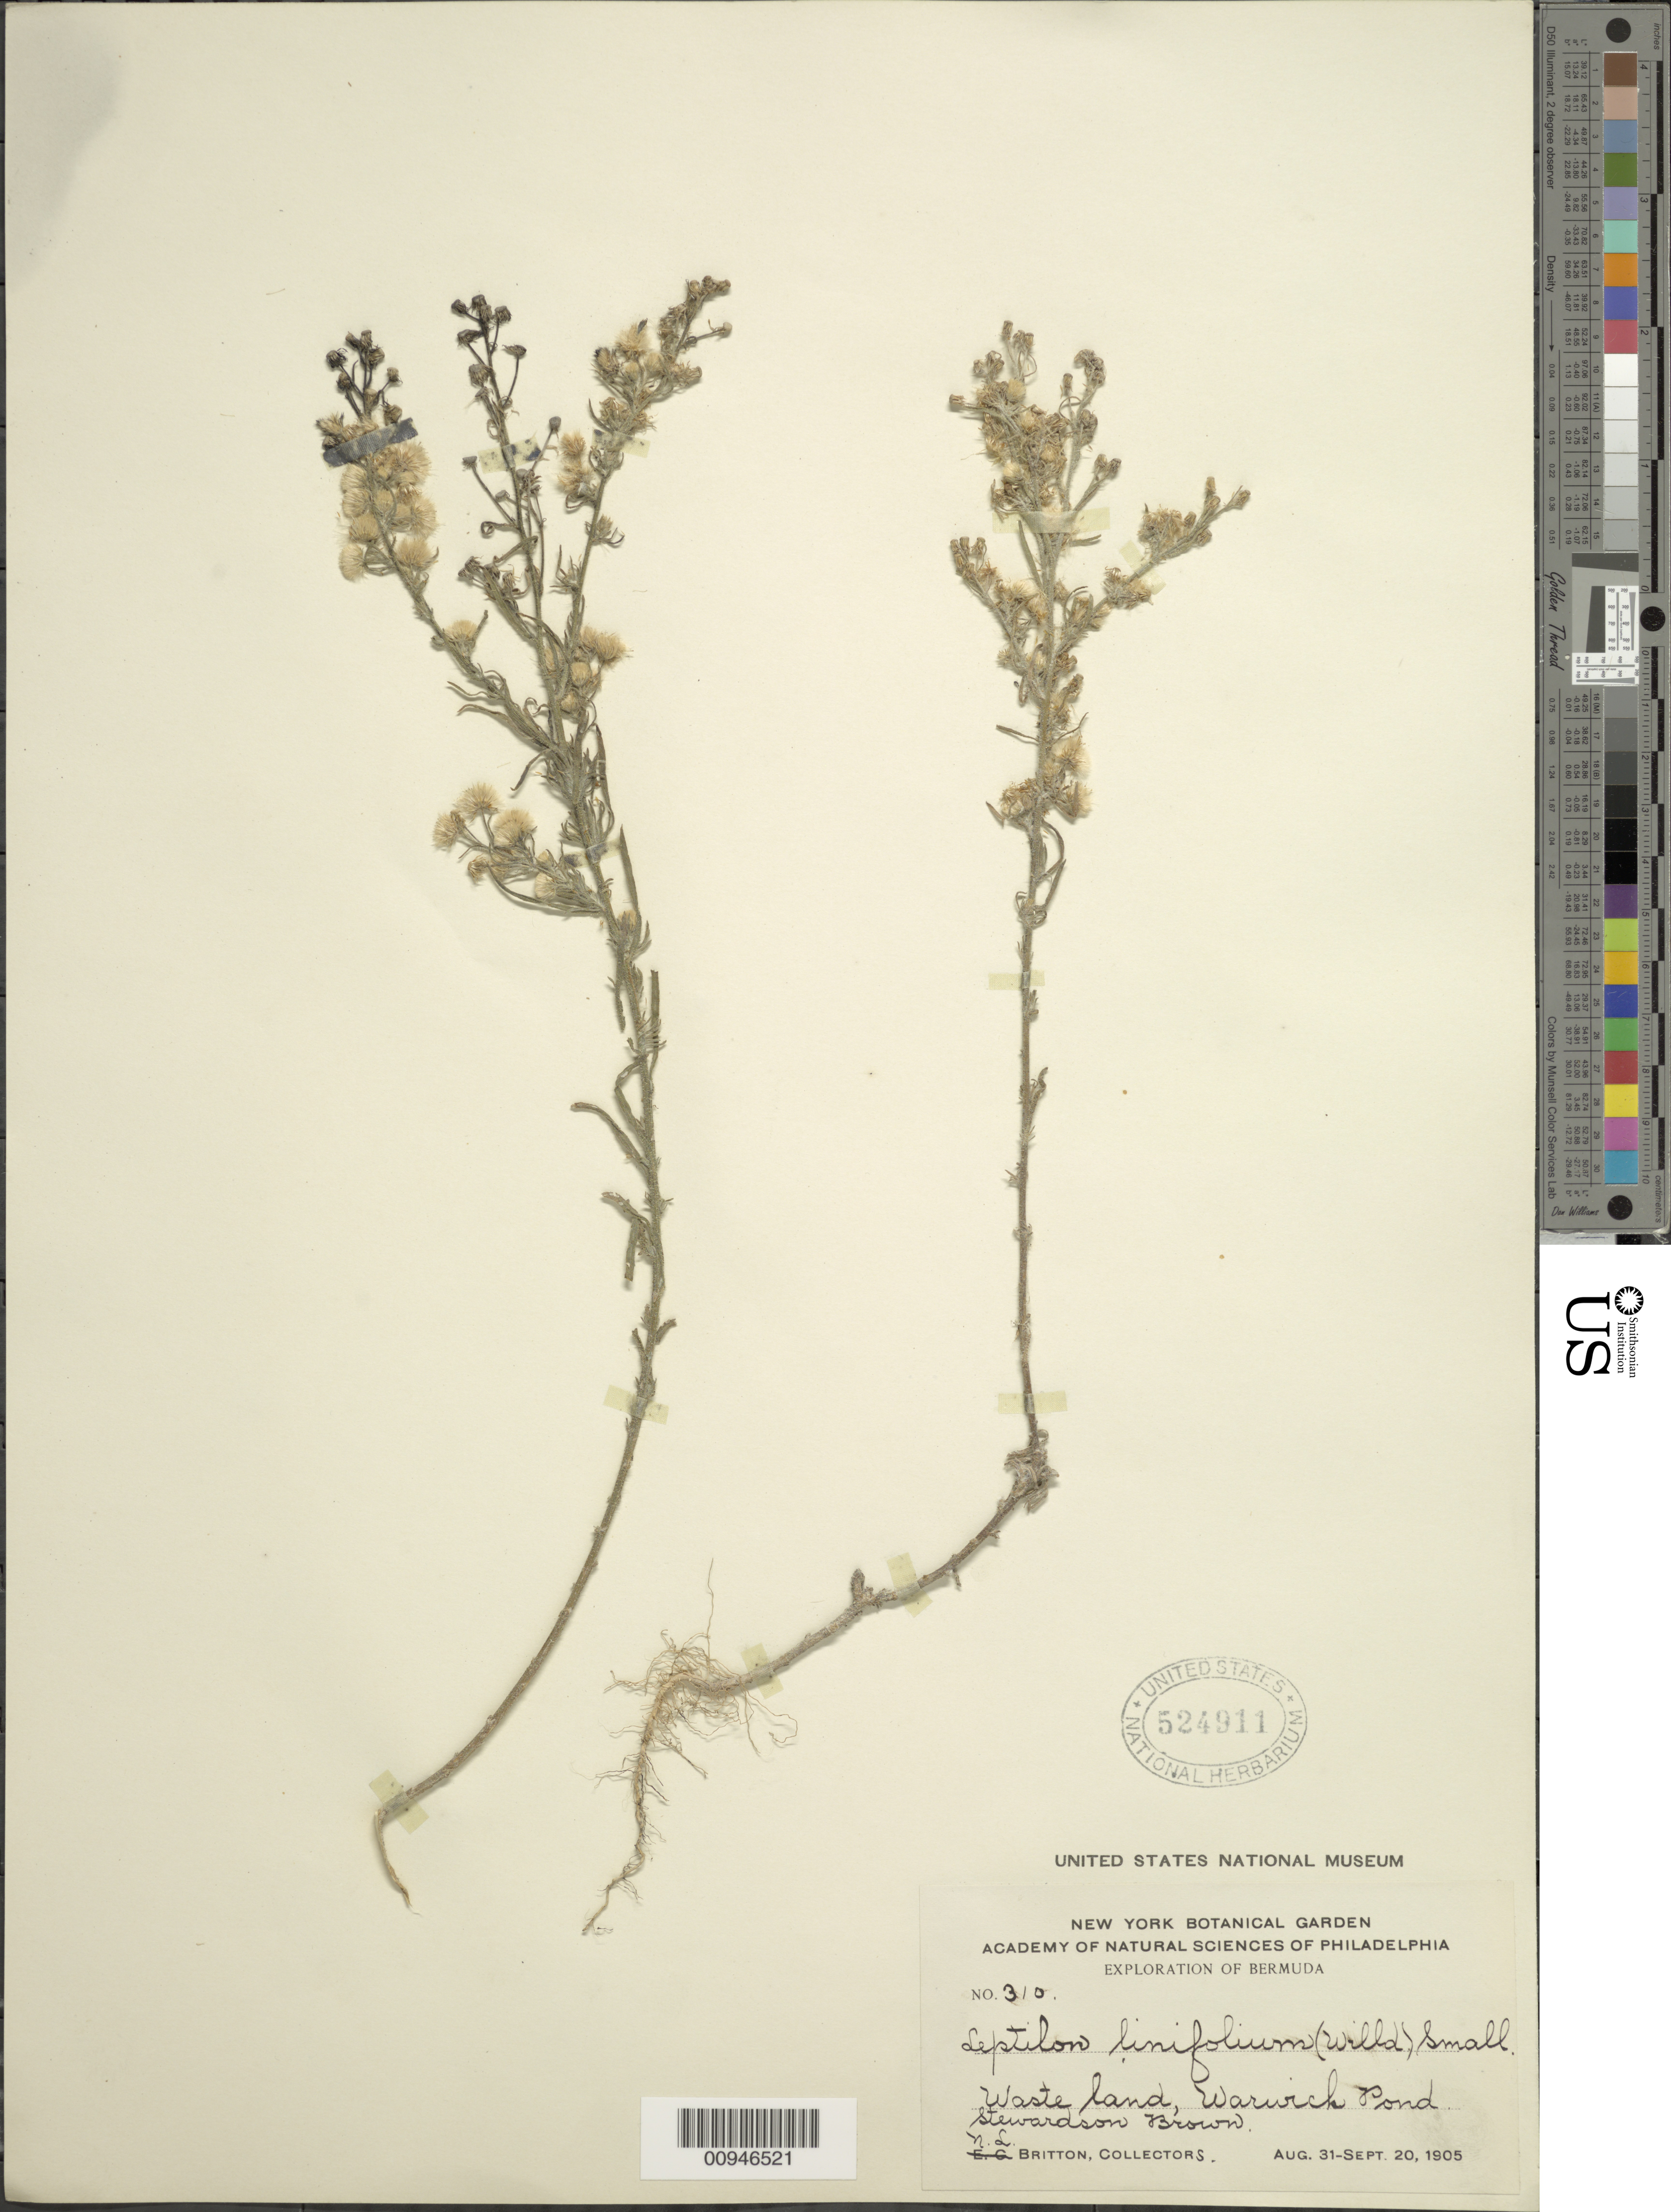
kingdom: Plantae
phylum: Tracheophyta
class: Magnoliopsida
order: Asterales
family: Asteraceae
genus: Conyza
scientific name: Conyza bonariensis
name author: (L.) Cronq.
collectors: N. Britton & S. Brown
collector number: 310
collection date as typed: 31 Aug 1905 to 20 Sep 1905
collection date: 1905-08-31/1905-09-20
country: Bermuda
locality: Warrich Pond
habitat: Waste land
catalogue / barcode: US 524911